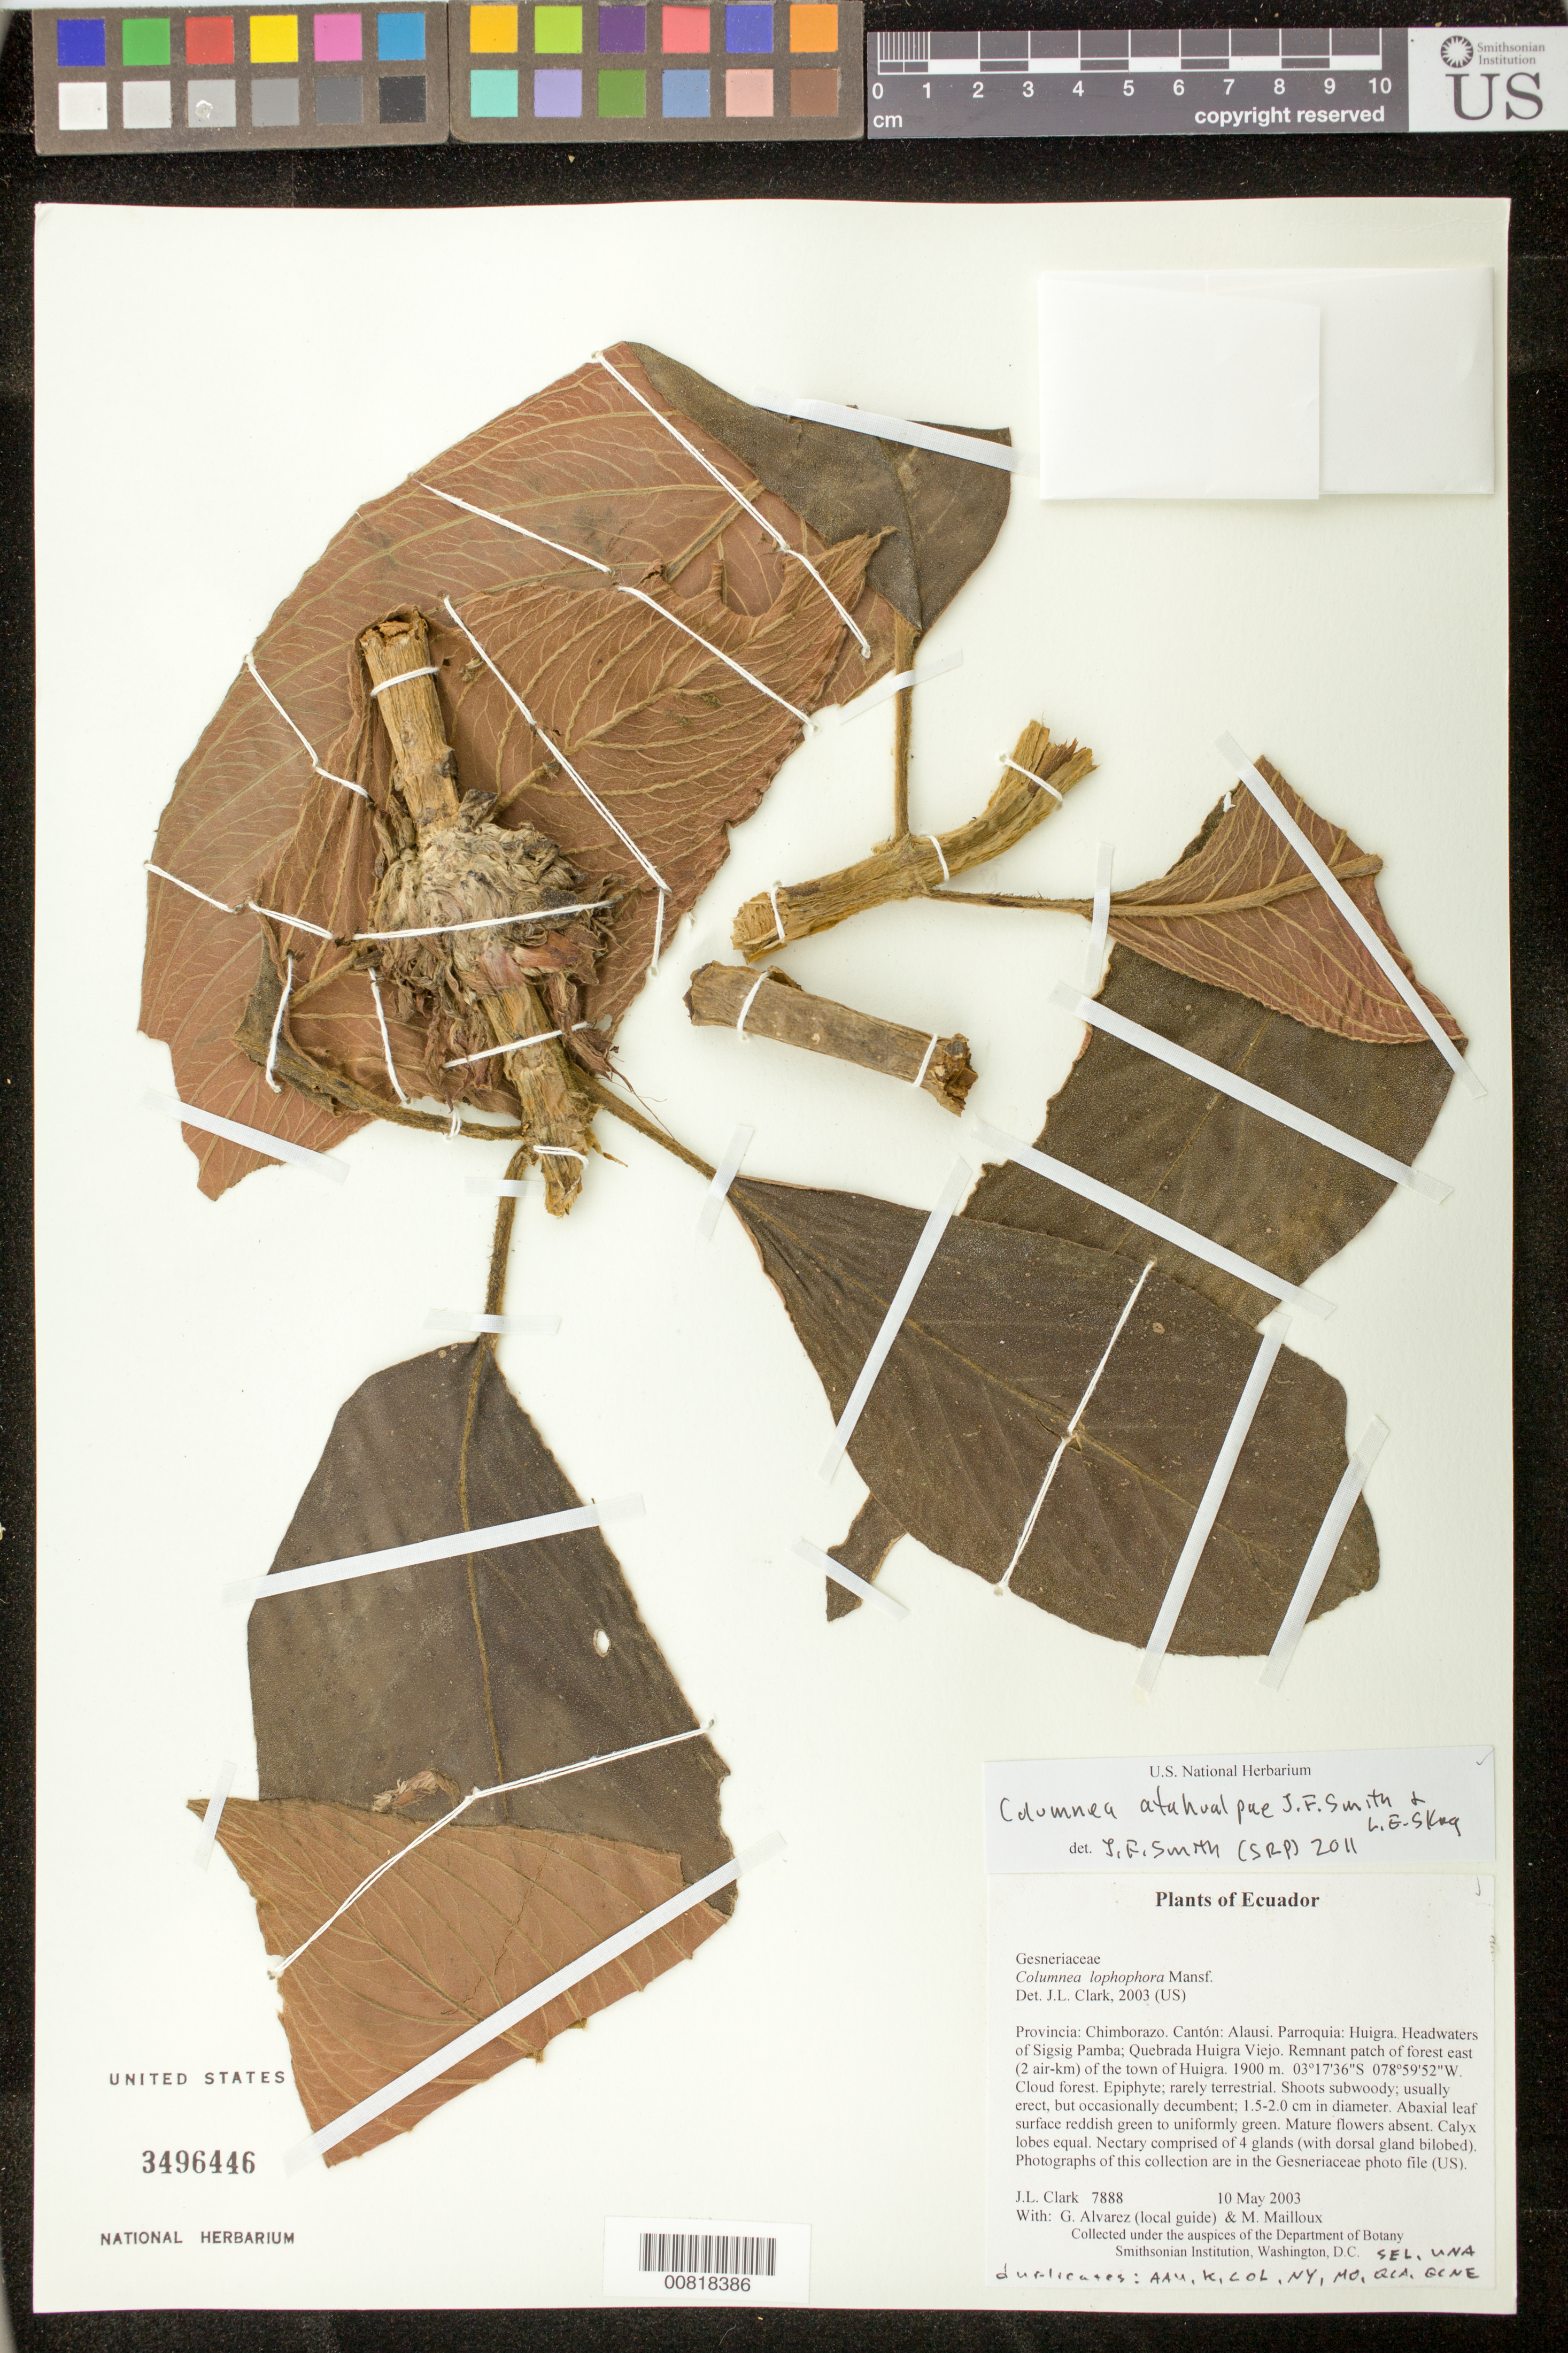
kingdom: Plantae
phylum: Tracheophyta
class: Magnoliopsida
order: Lamiales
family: Gesneriaceae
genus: Columnea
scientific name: Columnea atahualpae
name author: J.F. Sm. & L.E. Skog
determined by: Smith, J. F.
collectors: J. L. Clark, G. Alvarez (local guide) & M. Mailloux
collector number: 7888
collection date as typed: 10 May 2003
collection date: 2003-05-10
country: Ecuador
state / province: Chimborazo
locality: Alausi. Parroquia: Huigra. Headwaters of Sigsig Pamba; Quebrada Huigra Viejo. Remnant patch of forest east (2 air-km) of the town of Huigra.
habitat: Cloud forest.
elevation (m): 1900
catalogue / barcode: US 3496446